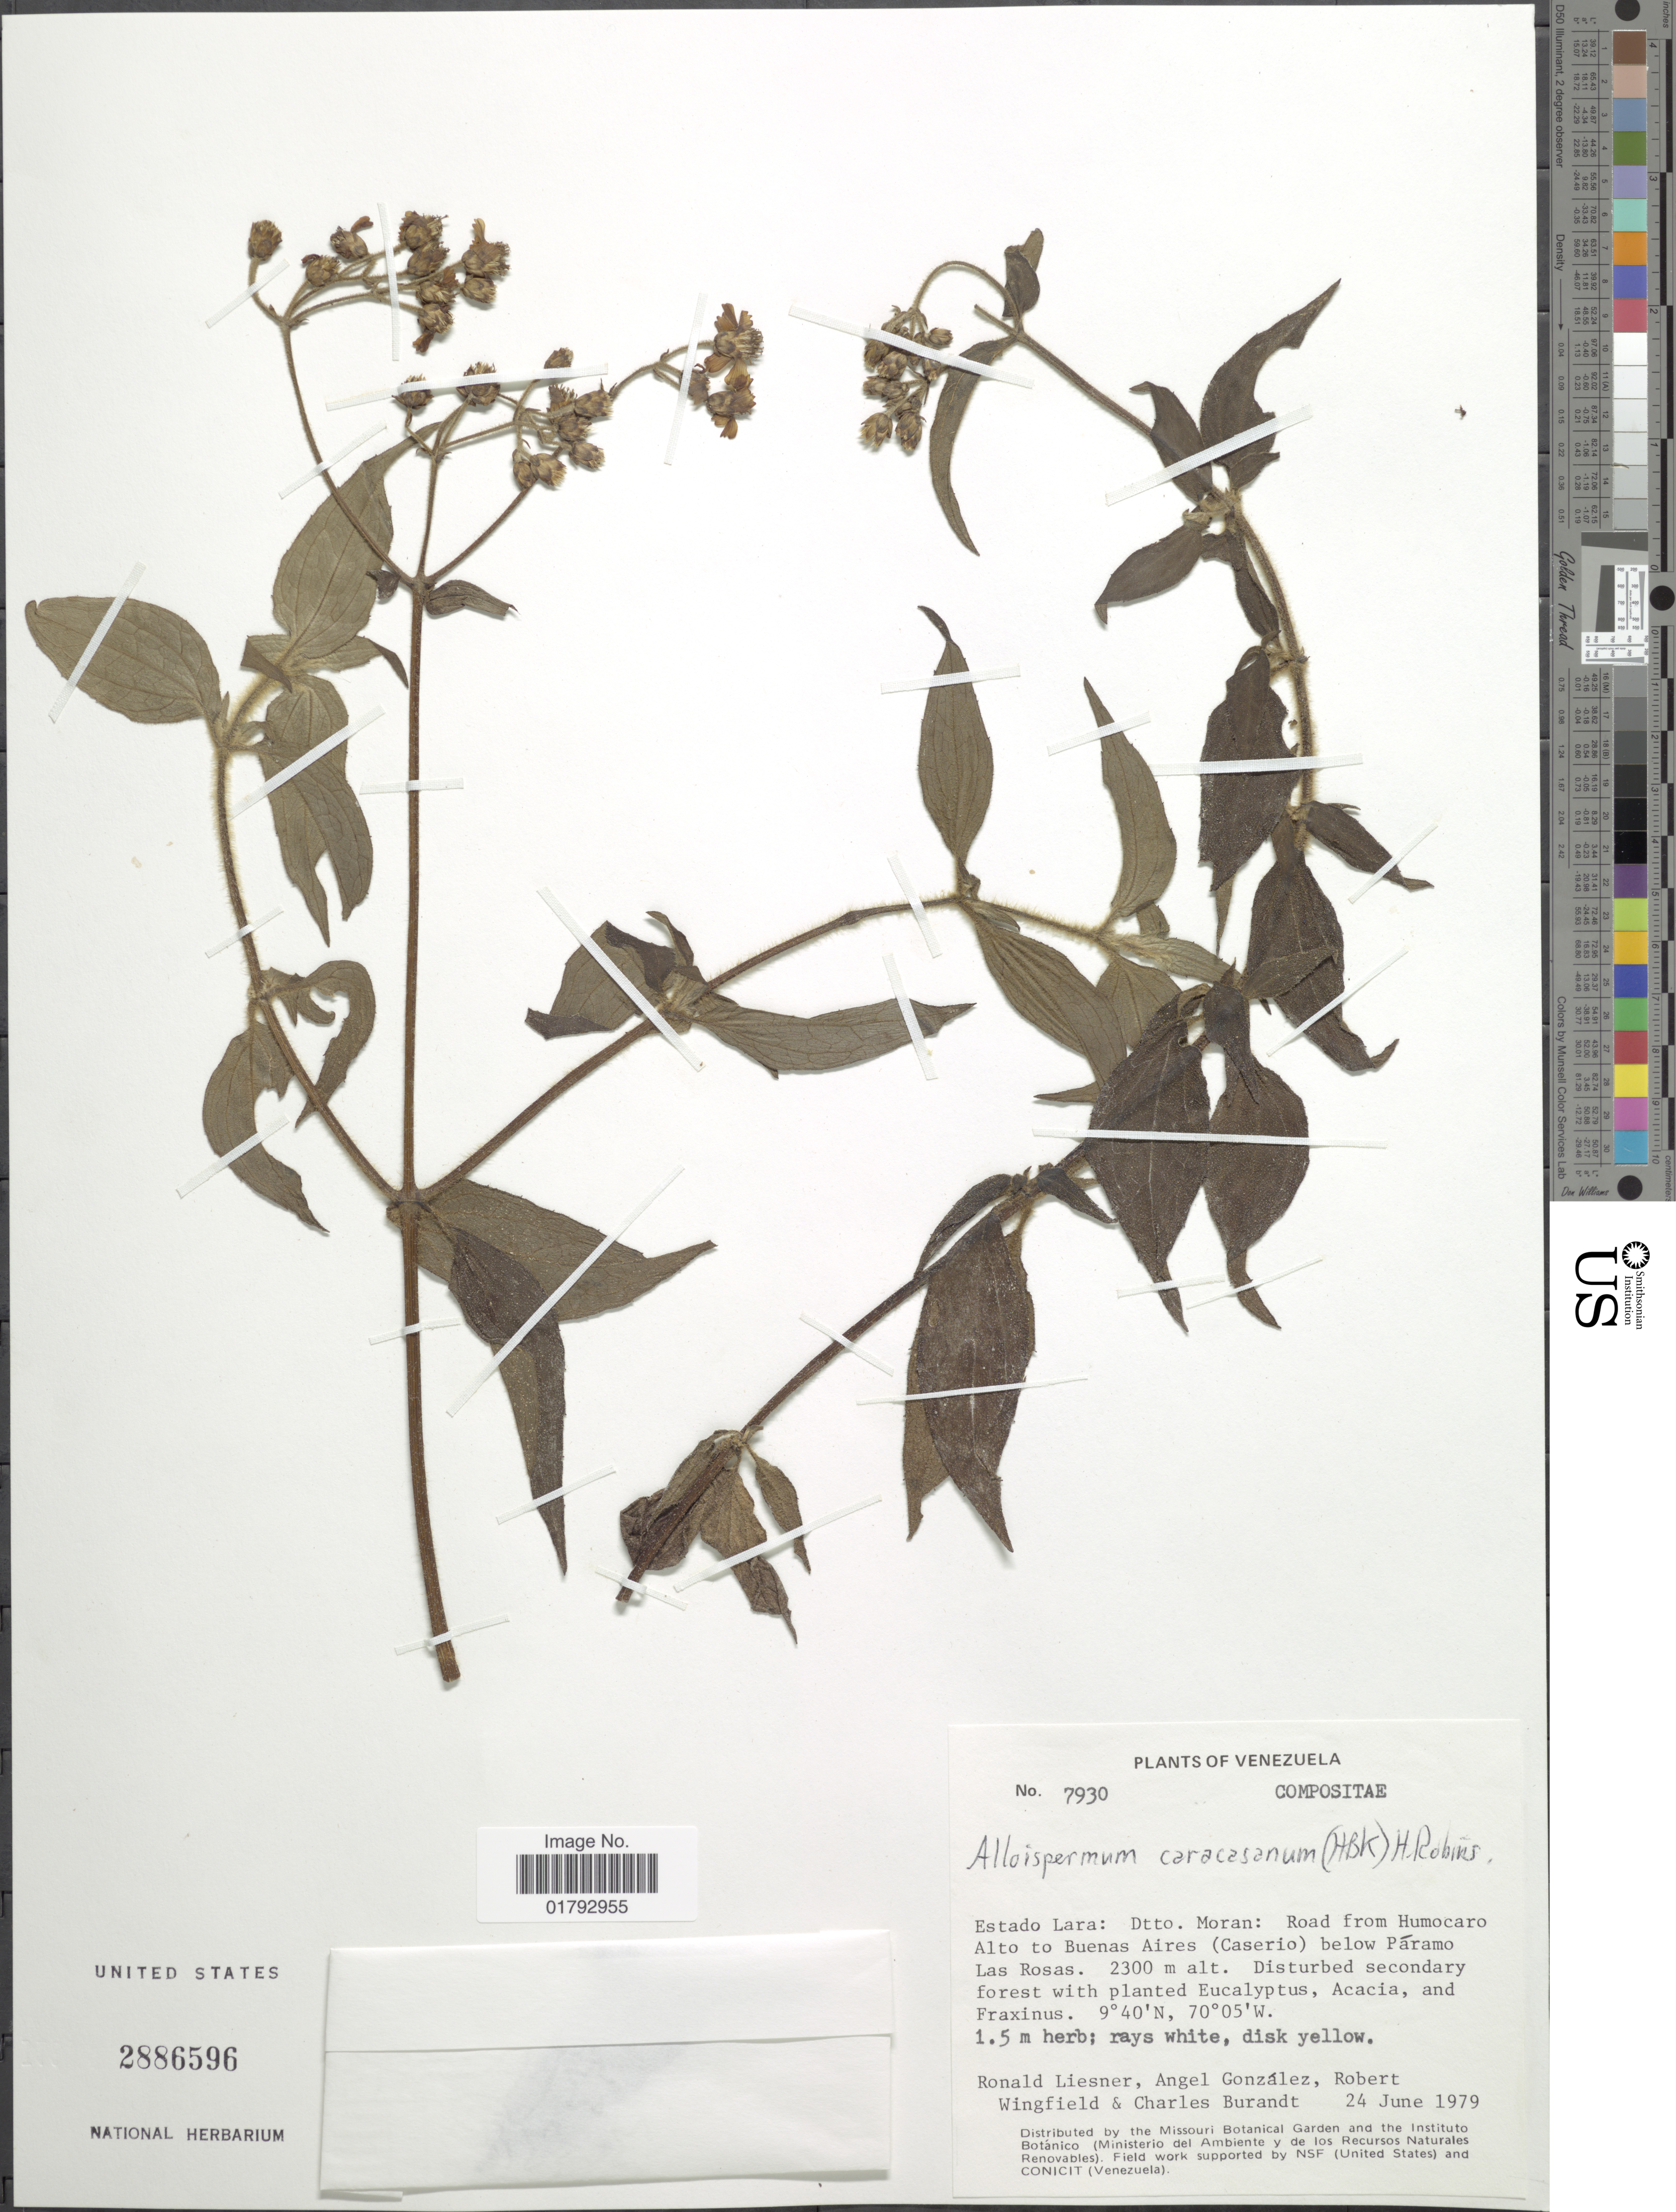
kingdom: Plantae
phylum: Tracheophyta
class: Magnoliopsida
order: Asterales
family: Asteraceae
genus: Alloispermum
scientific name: Alloispermum caracasanum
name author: (Kunth) H. Rob.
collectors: R. L. Liesner, A. C. González, R. C. Wingfield & C. Burandt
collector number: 7930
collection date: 1979-06-24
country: Venezuela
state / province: Lara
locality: Estado Lara: Dtto. MOran: Road from Humocaro Alto to Buenos Aires (Caserio) below Paramo Las Rosas.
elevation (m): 2300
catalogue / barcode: US 2886596